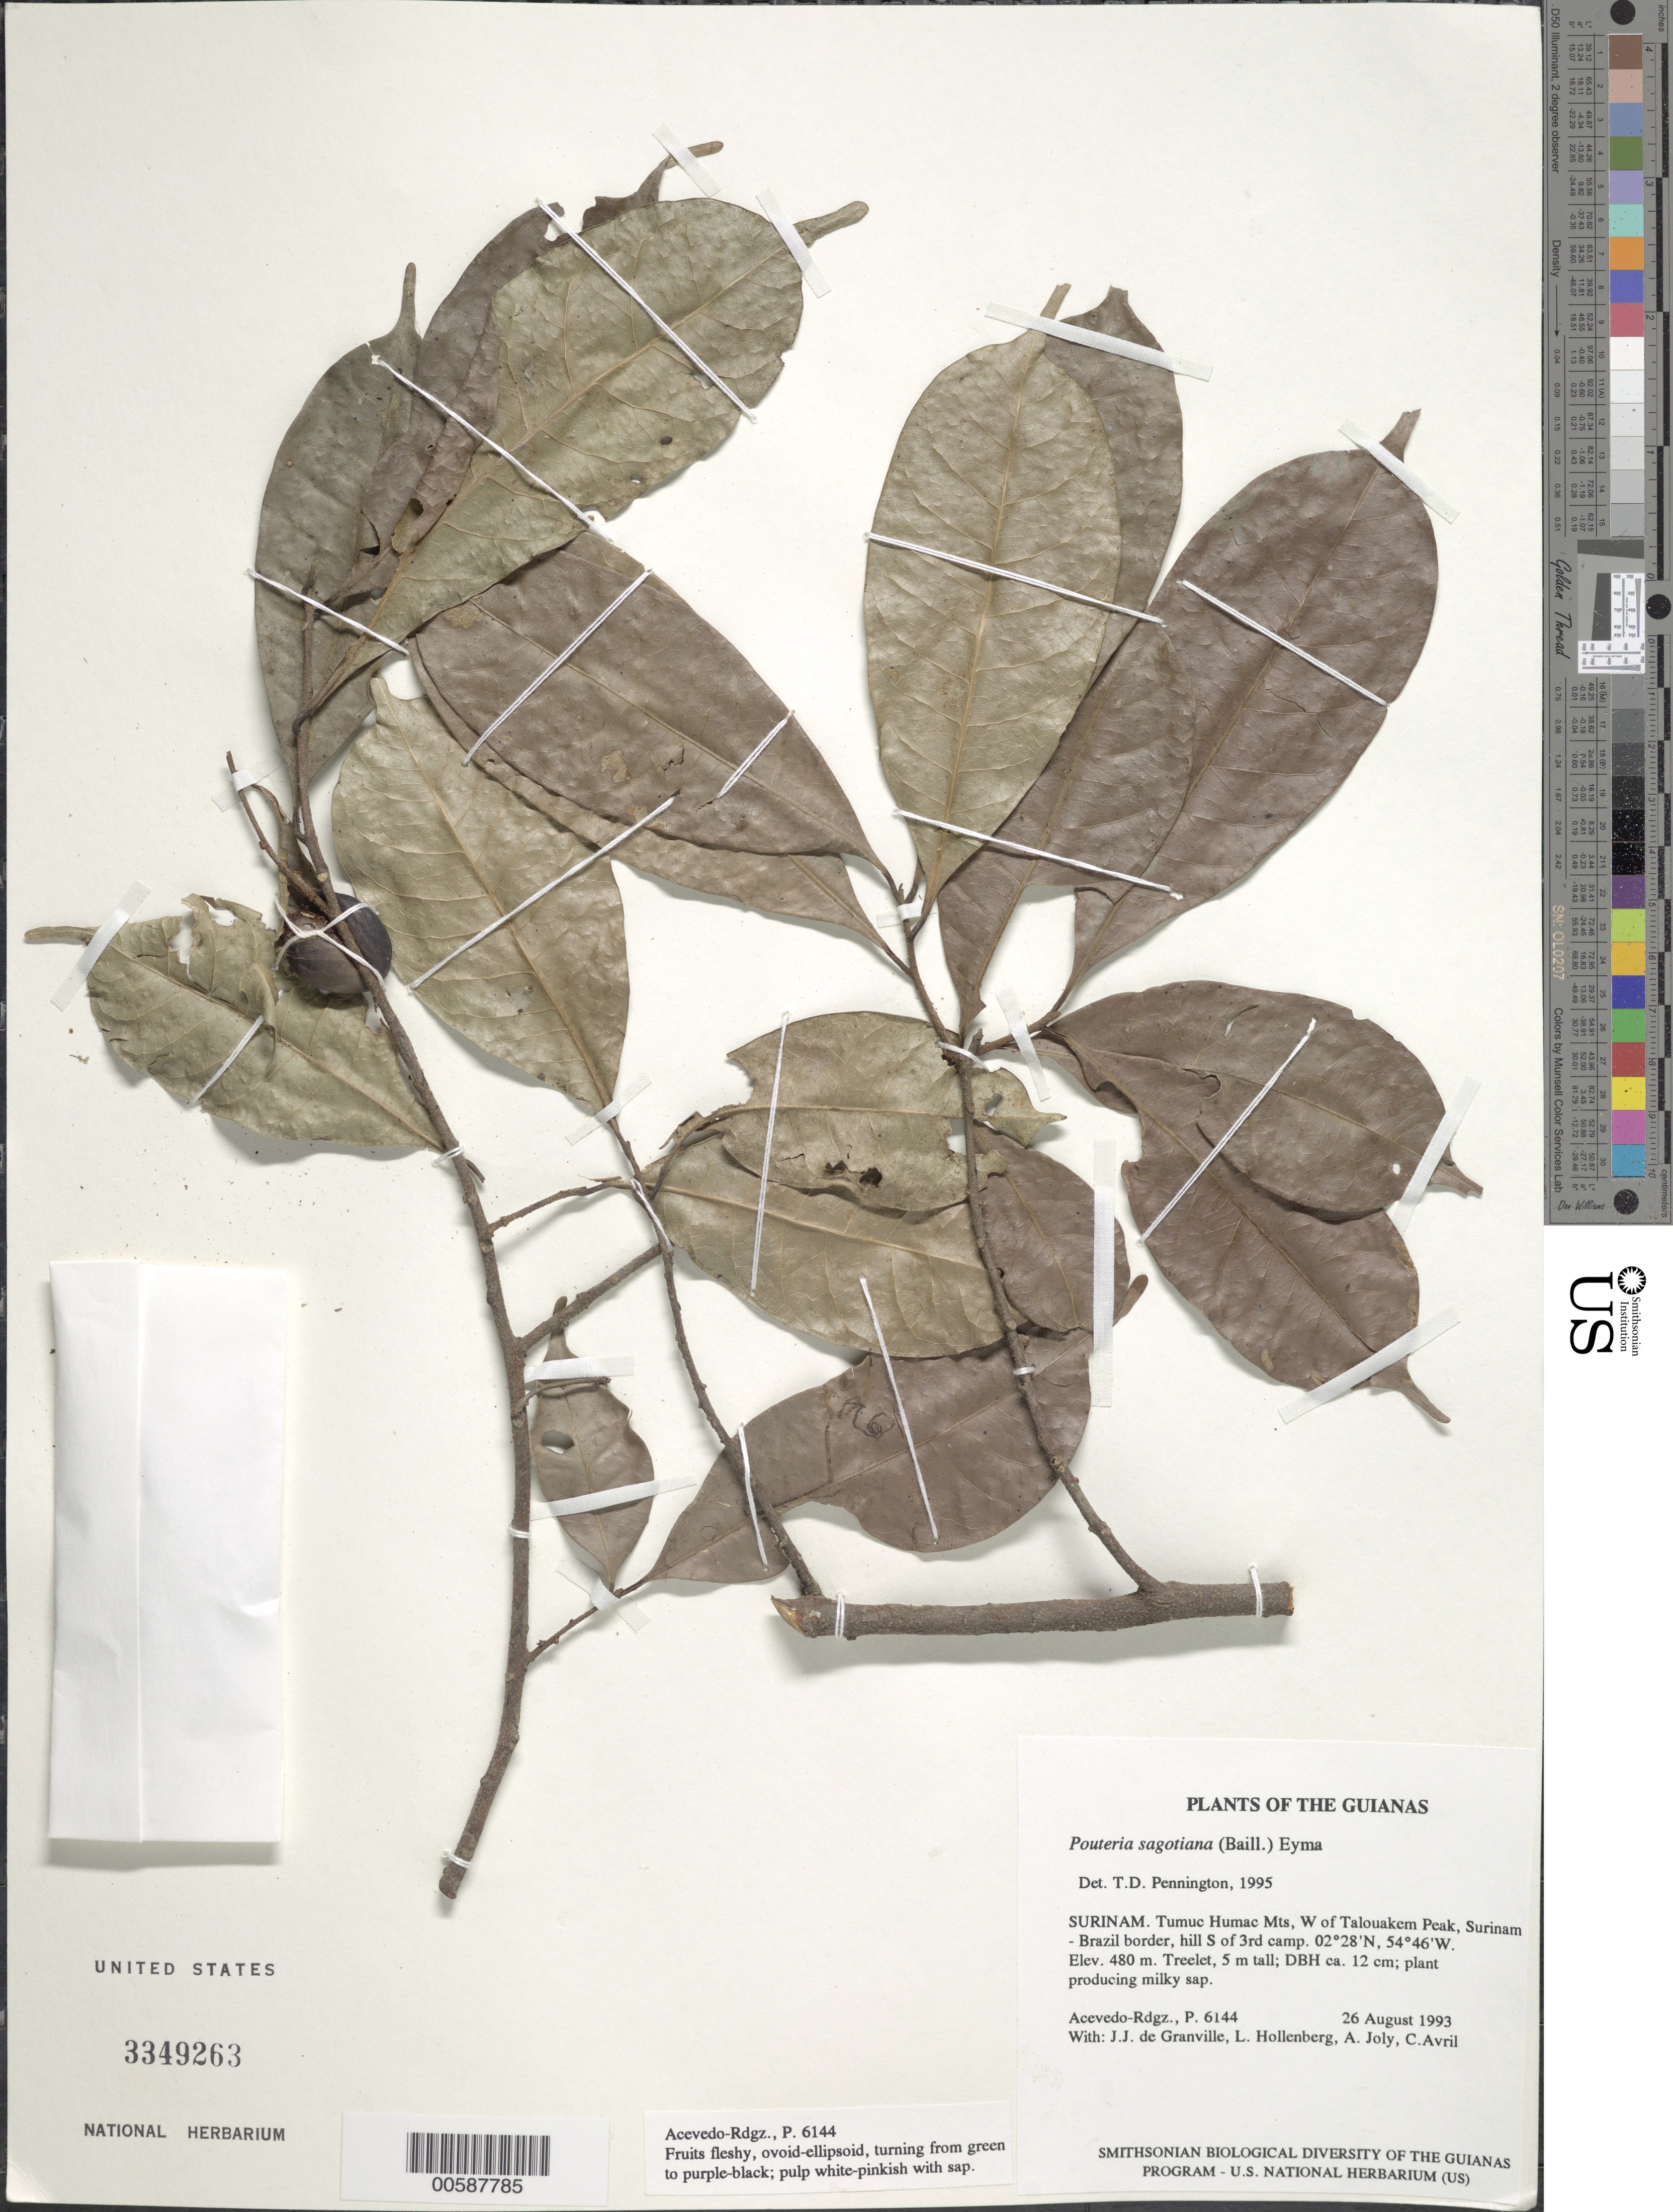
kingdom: Plantae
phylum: Tracheophyta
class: Magnoliopsida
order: Ericales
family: Sapotaceae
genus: Pouteria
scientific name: Pouteria sagotiana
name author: (Baill.) Eyma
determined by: Pennington, T. D., (K)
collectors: P. Acevedo-Rodr.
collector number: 6144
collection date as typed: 26 Aug 1993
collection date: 1993-08-26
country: Suriname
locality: Tumuc Humac Mts, W of Talouakem Peak, Surinam - Brazil border, hill S of 3rd camp.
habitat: Hillside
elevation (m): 480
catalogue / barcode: US 3349263